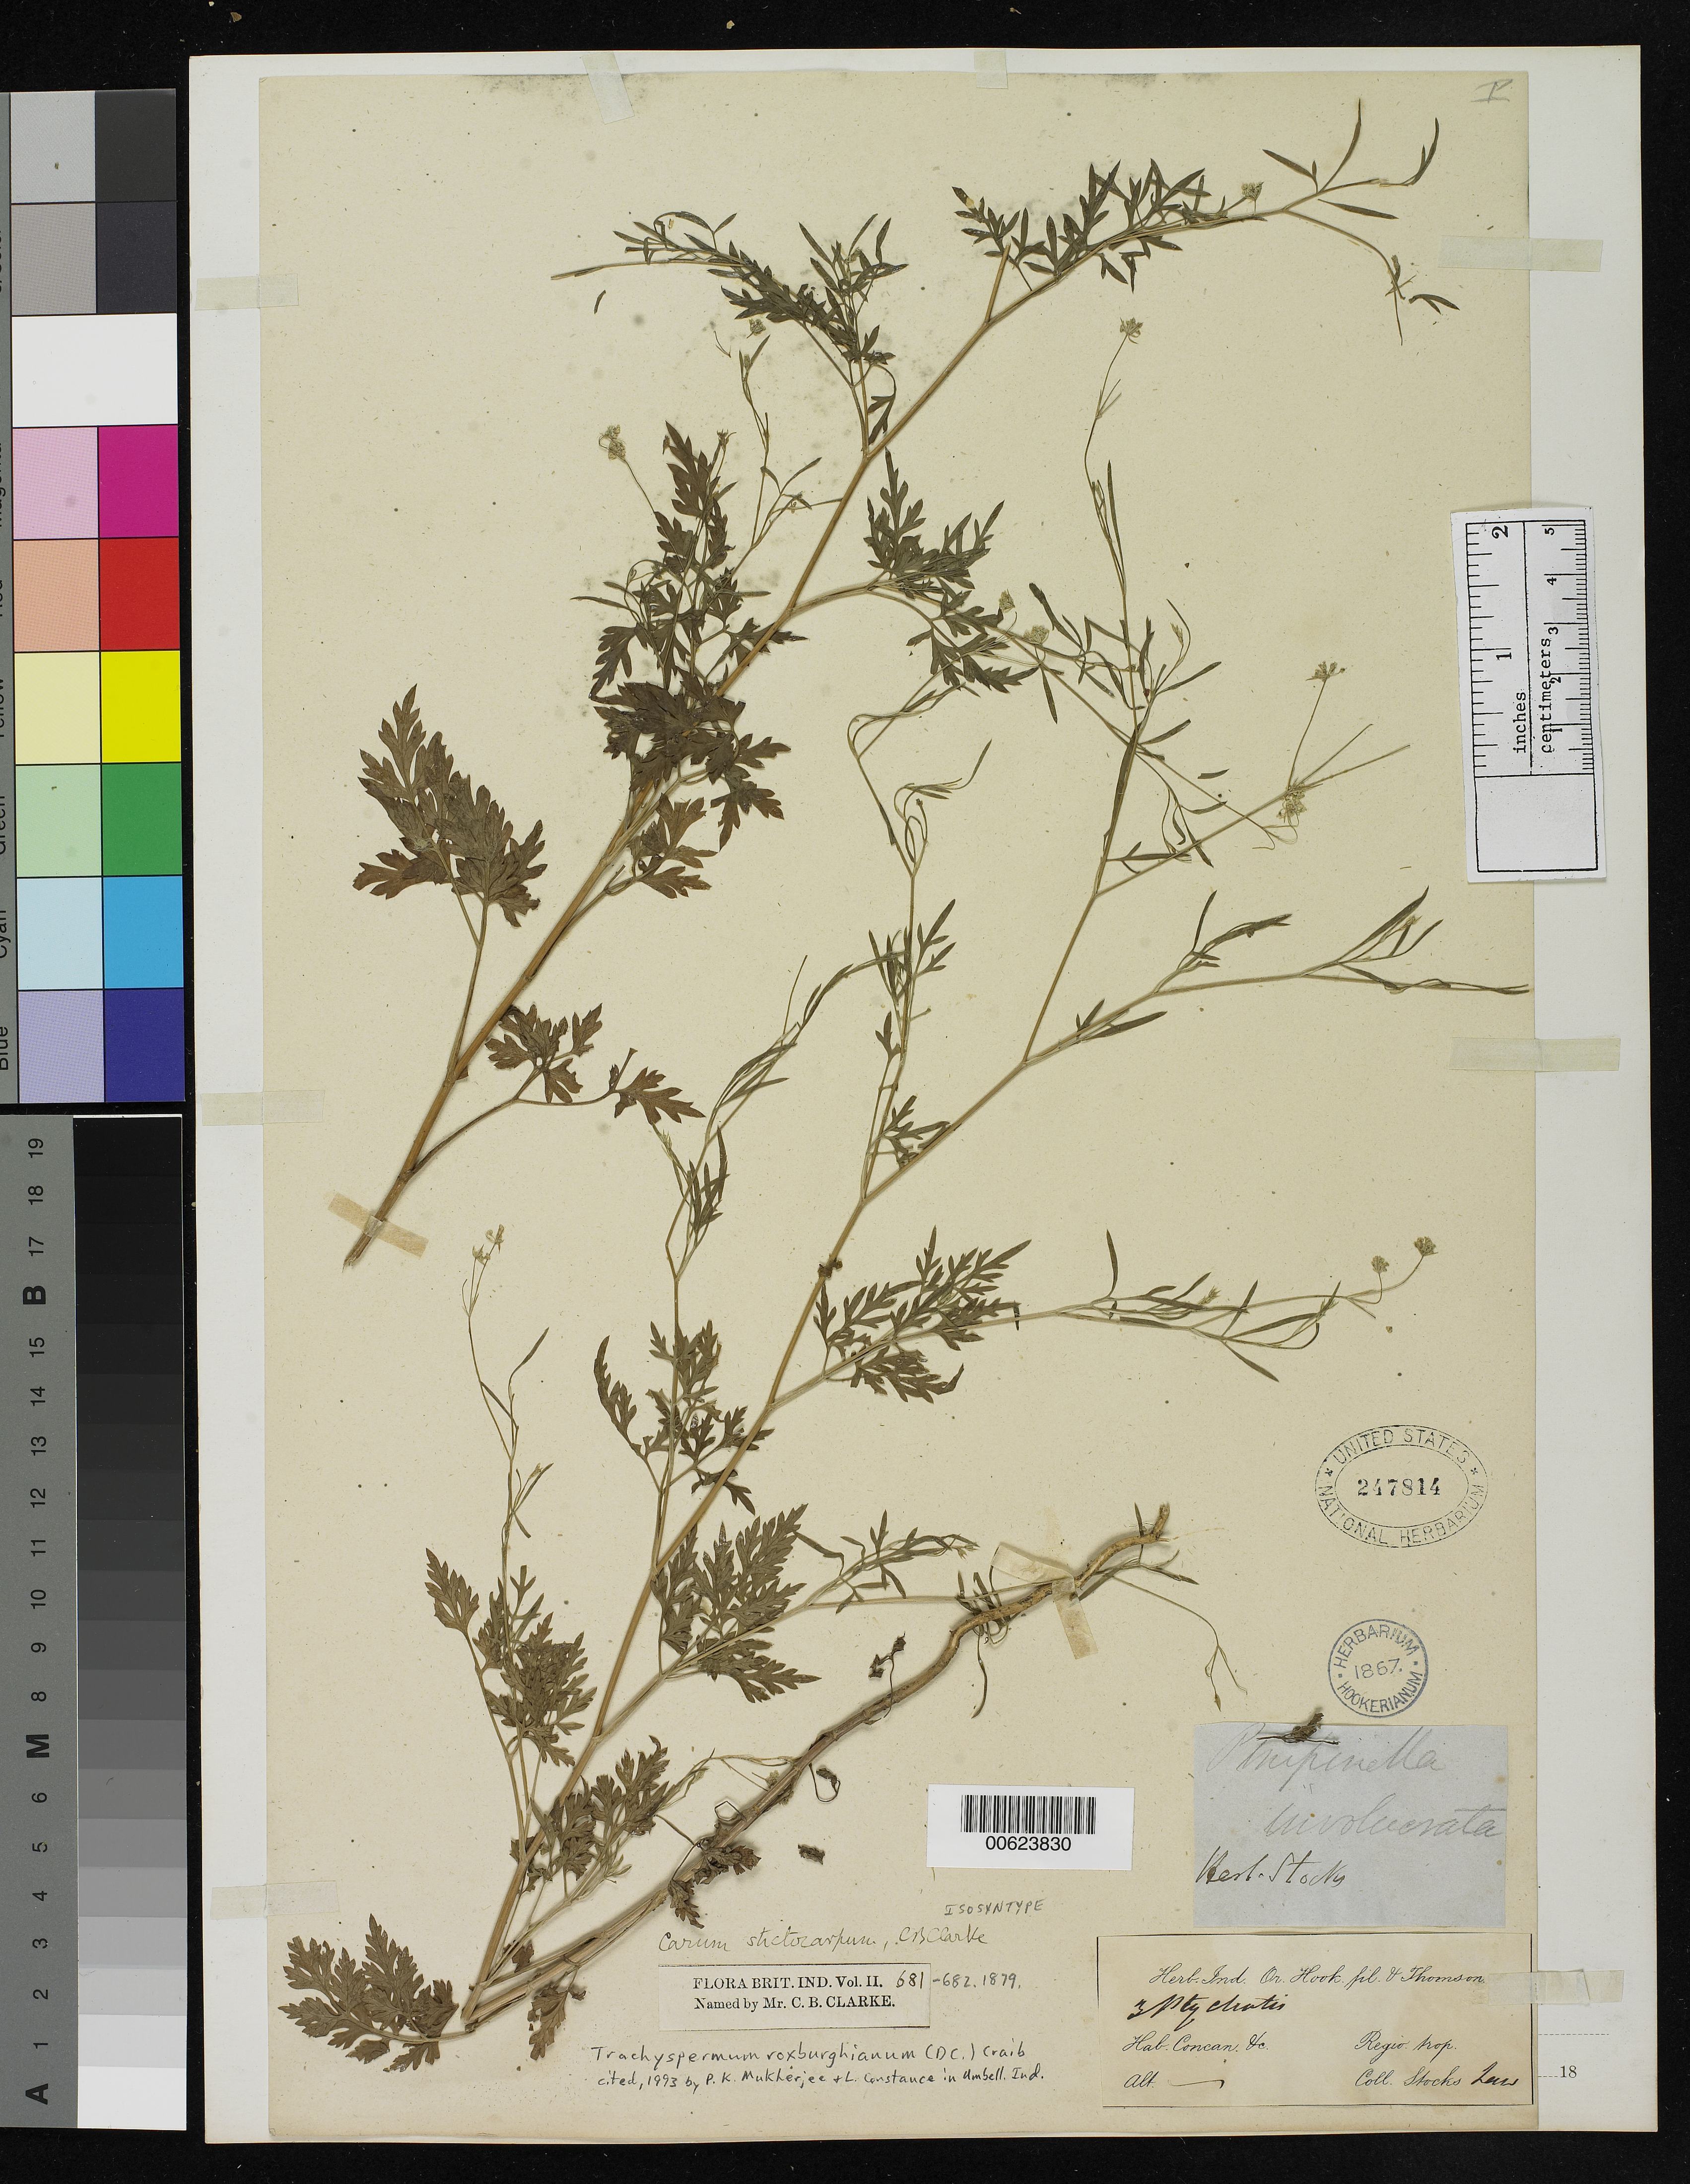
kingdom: Plantae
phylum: Tracheophyta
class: Magnoliopsida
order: Apiales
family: Apiaceae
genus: Carum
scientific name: Carum stictocarpum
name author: C.B. Clarke in Hook. f.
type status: Isosyntype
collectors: J. Stocks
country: India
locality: Concan.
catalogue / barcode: US 247814